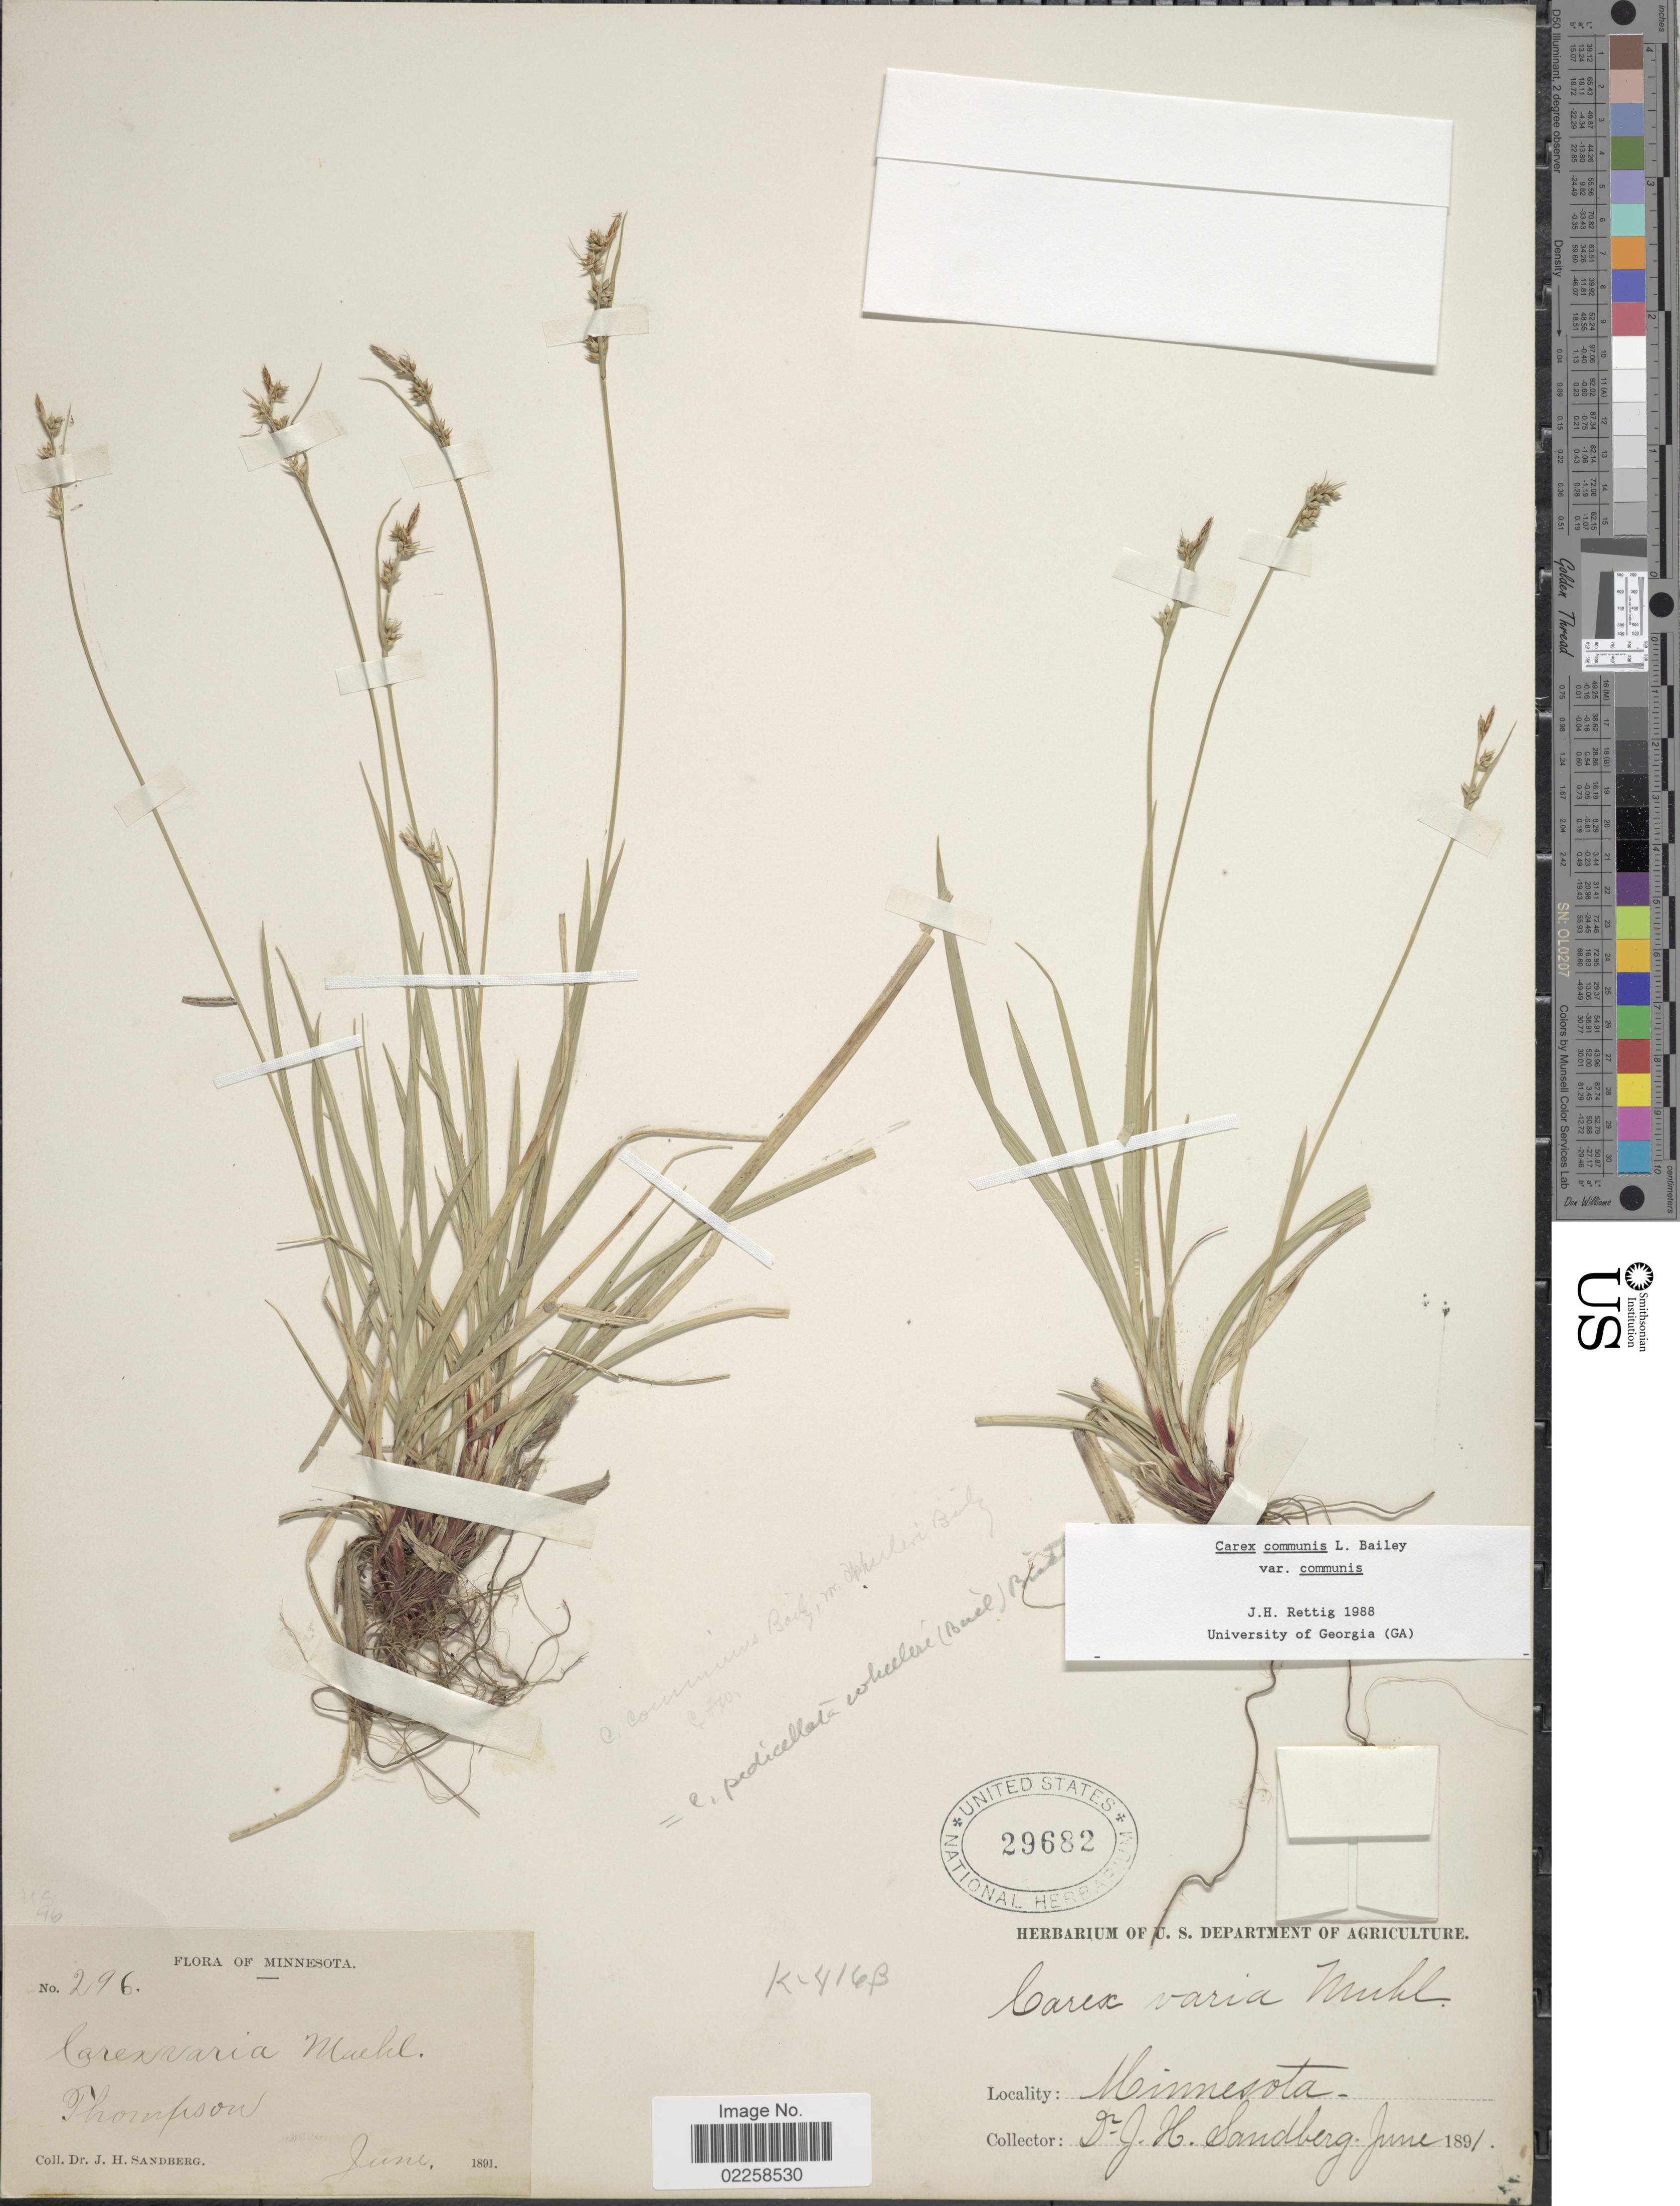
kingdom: Plantae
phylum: Tracheophyta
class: Liliopsida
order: Poales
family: Cyperaceae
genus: Carex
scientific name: Carex communis var. communis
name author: L.H. Bailey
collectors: J. H. Sandberg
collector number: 296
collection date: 1891-06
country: United States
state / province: Minnesota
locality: Thompson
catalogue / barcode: US 29682